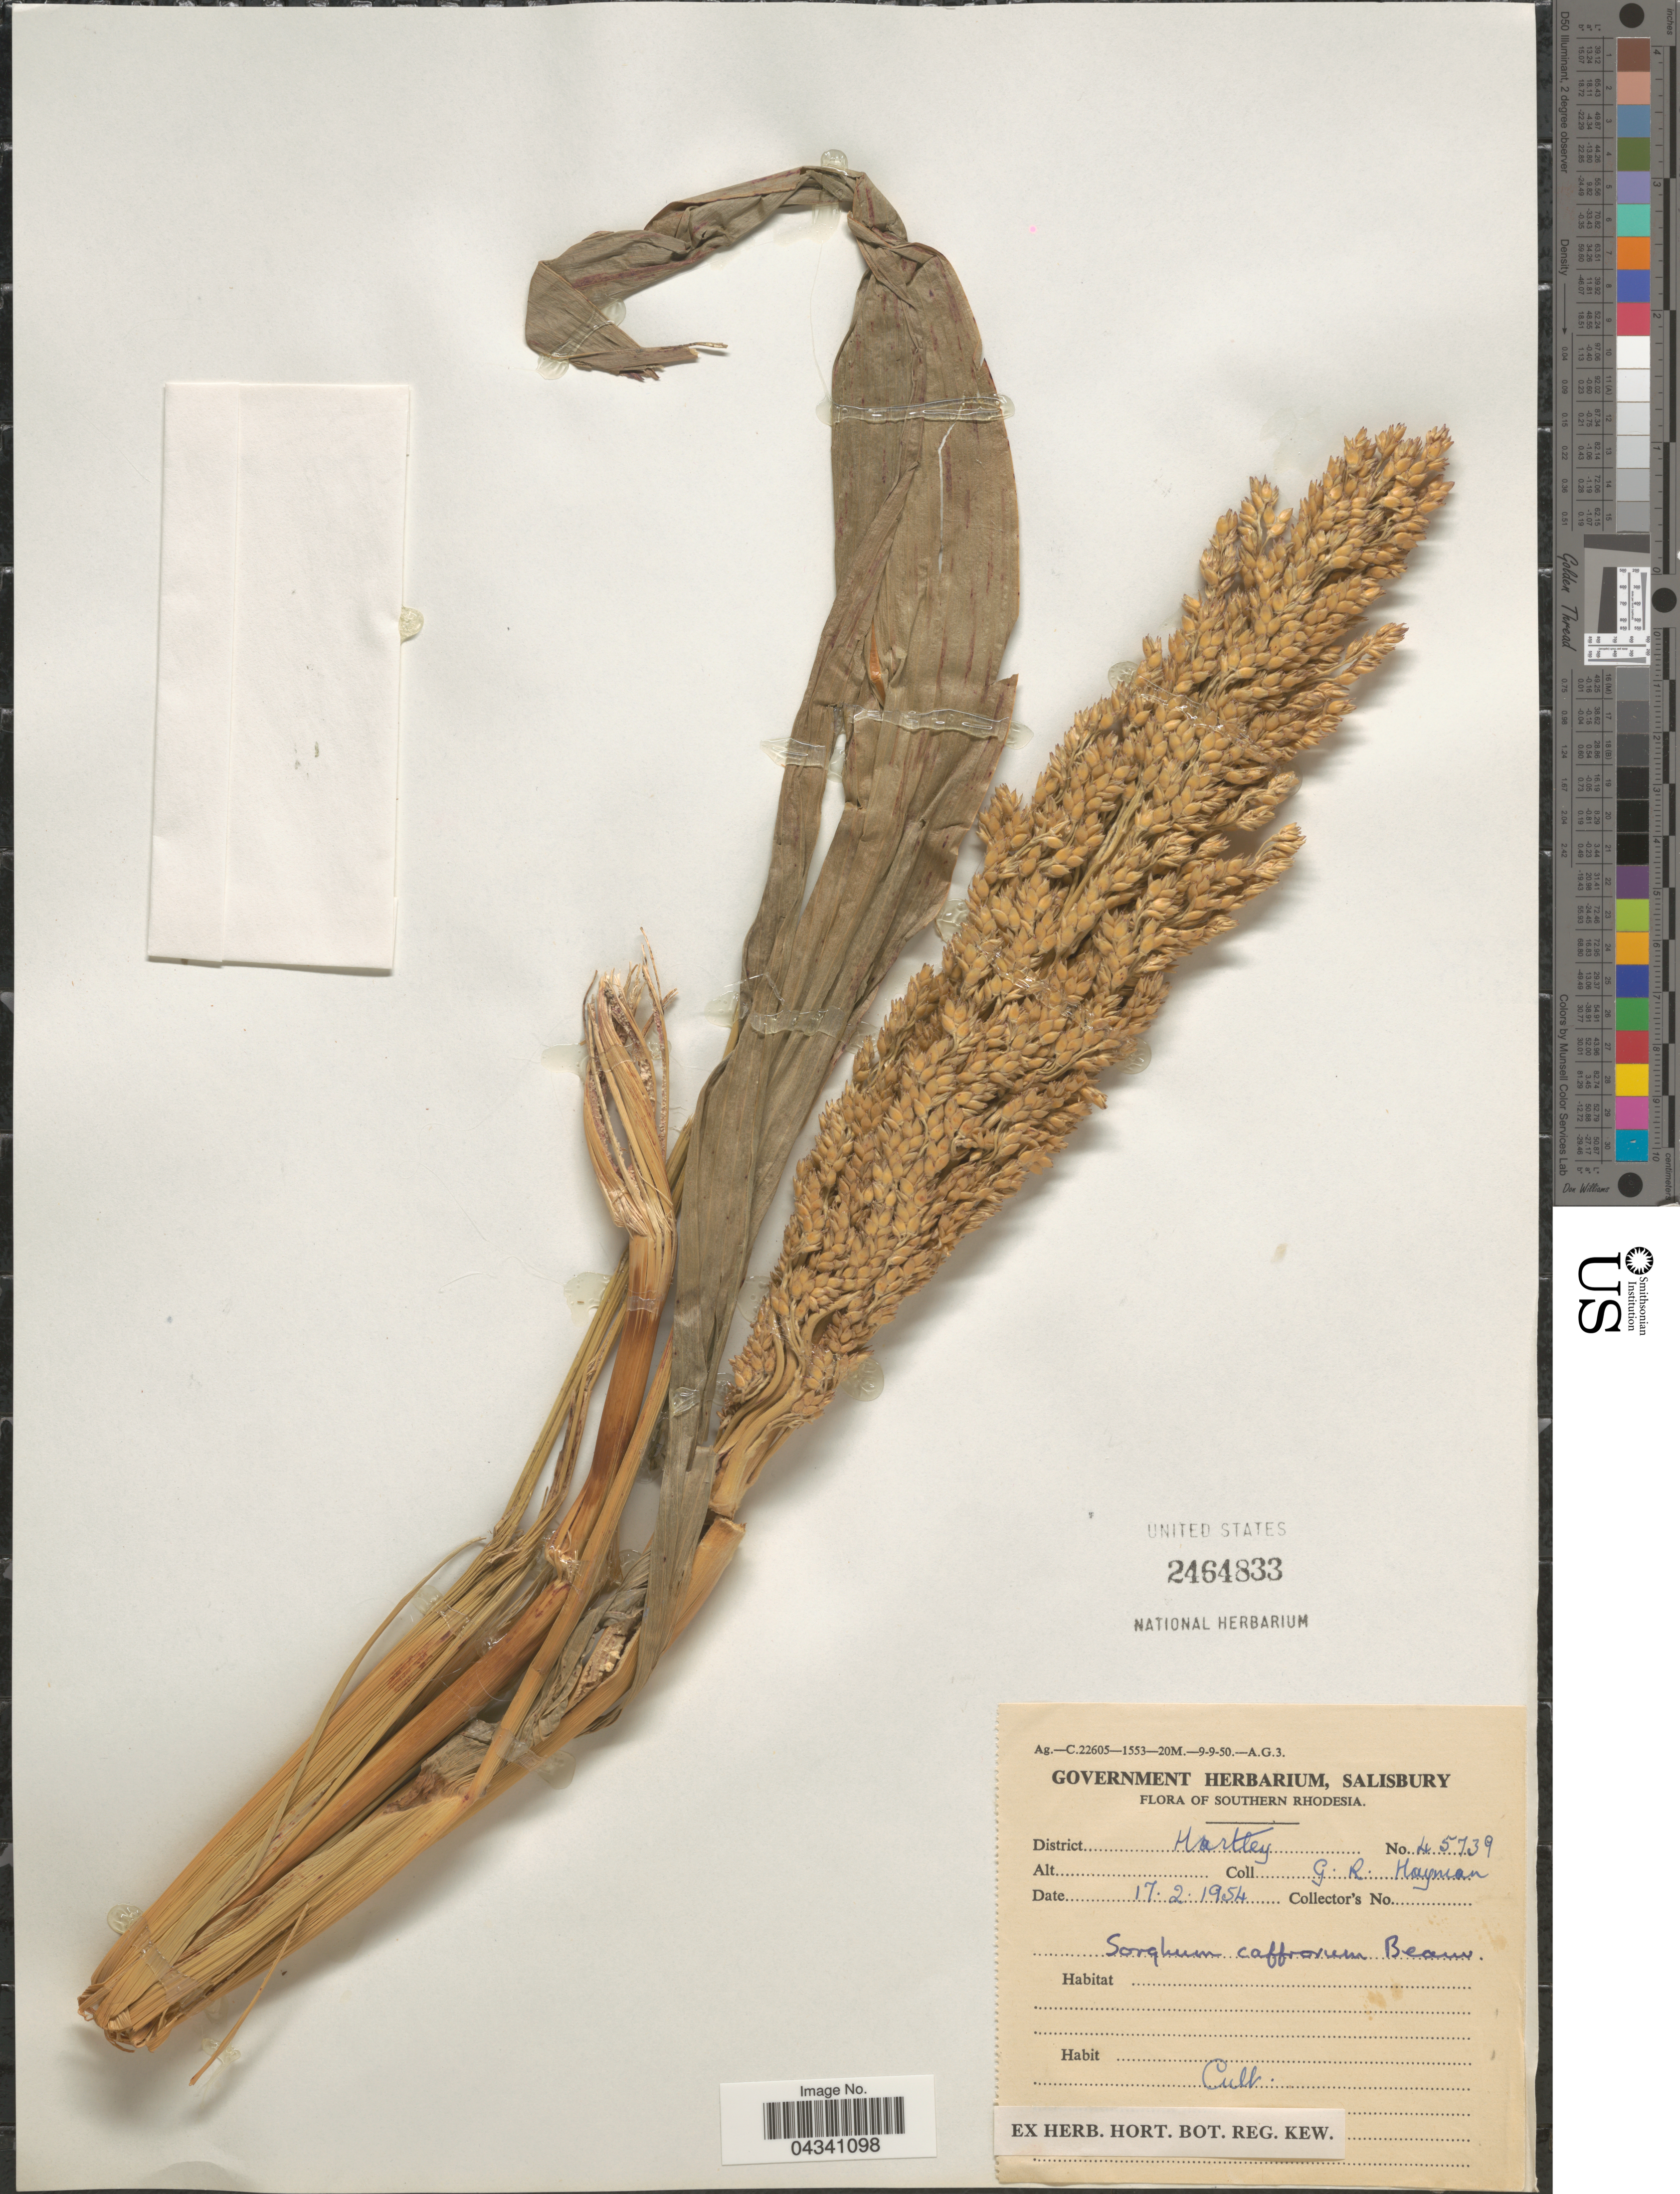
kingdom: Plantae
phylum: Tracheophyta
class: Liliopsida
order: Poales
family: Poaceae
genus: Sorghum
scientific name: Sorghum bicolor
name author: (L.) Moench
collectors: G. Hayman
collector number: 45739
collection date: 1954-02-17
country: Zimbabwe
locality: Southern Rhodesia. District Hartley.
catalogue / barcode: US 2464833